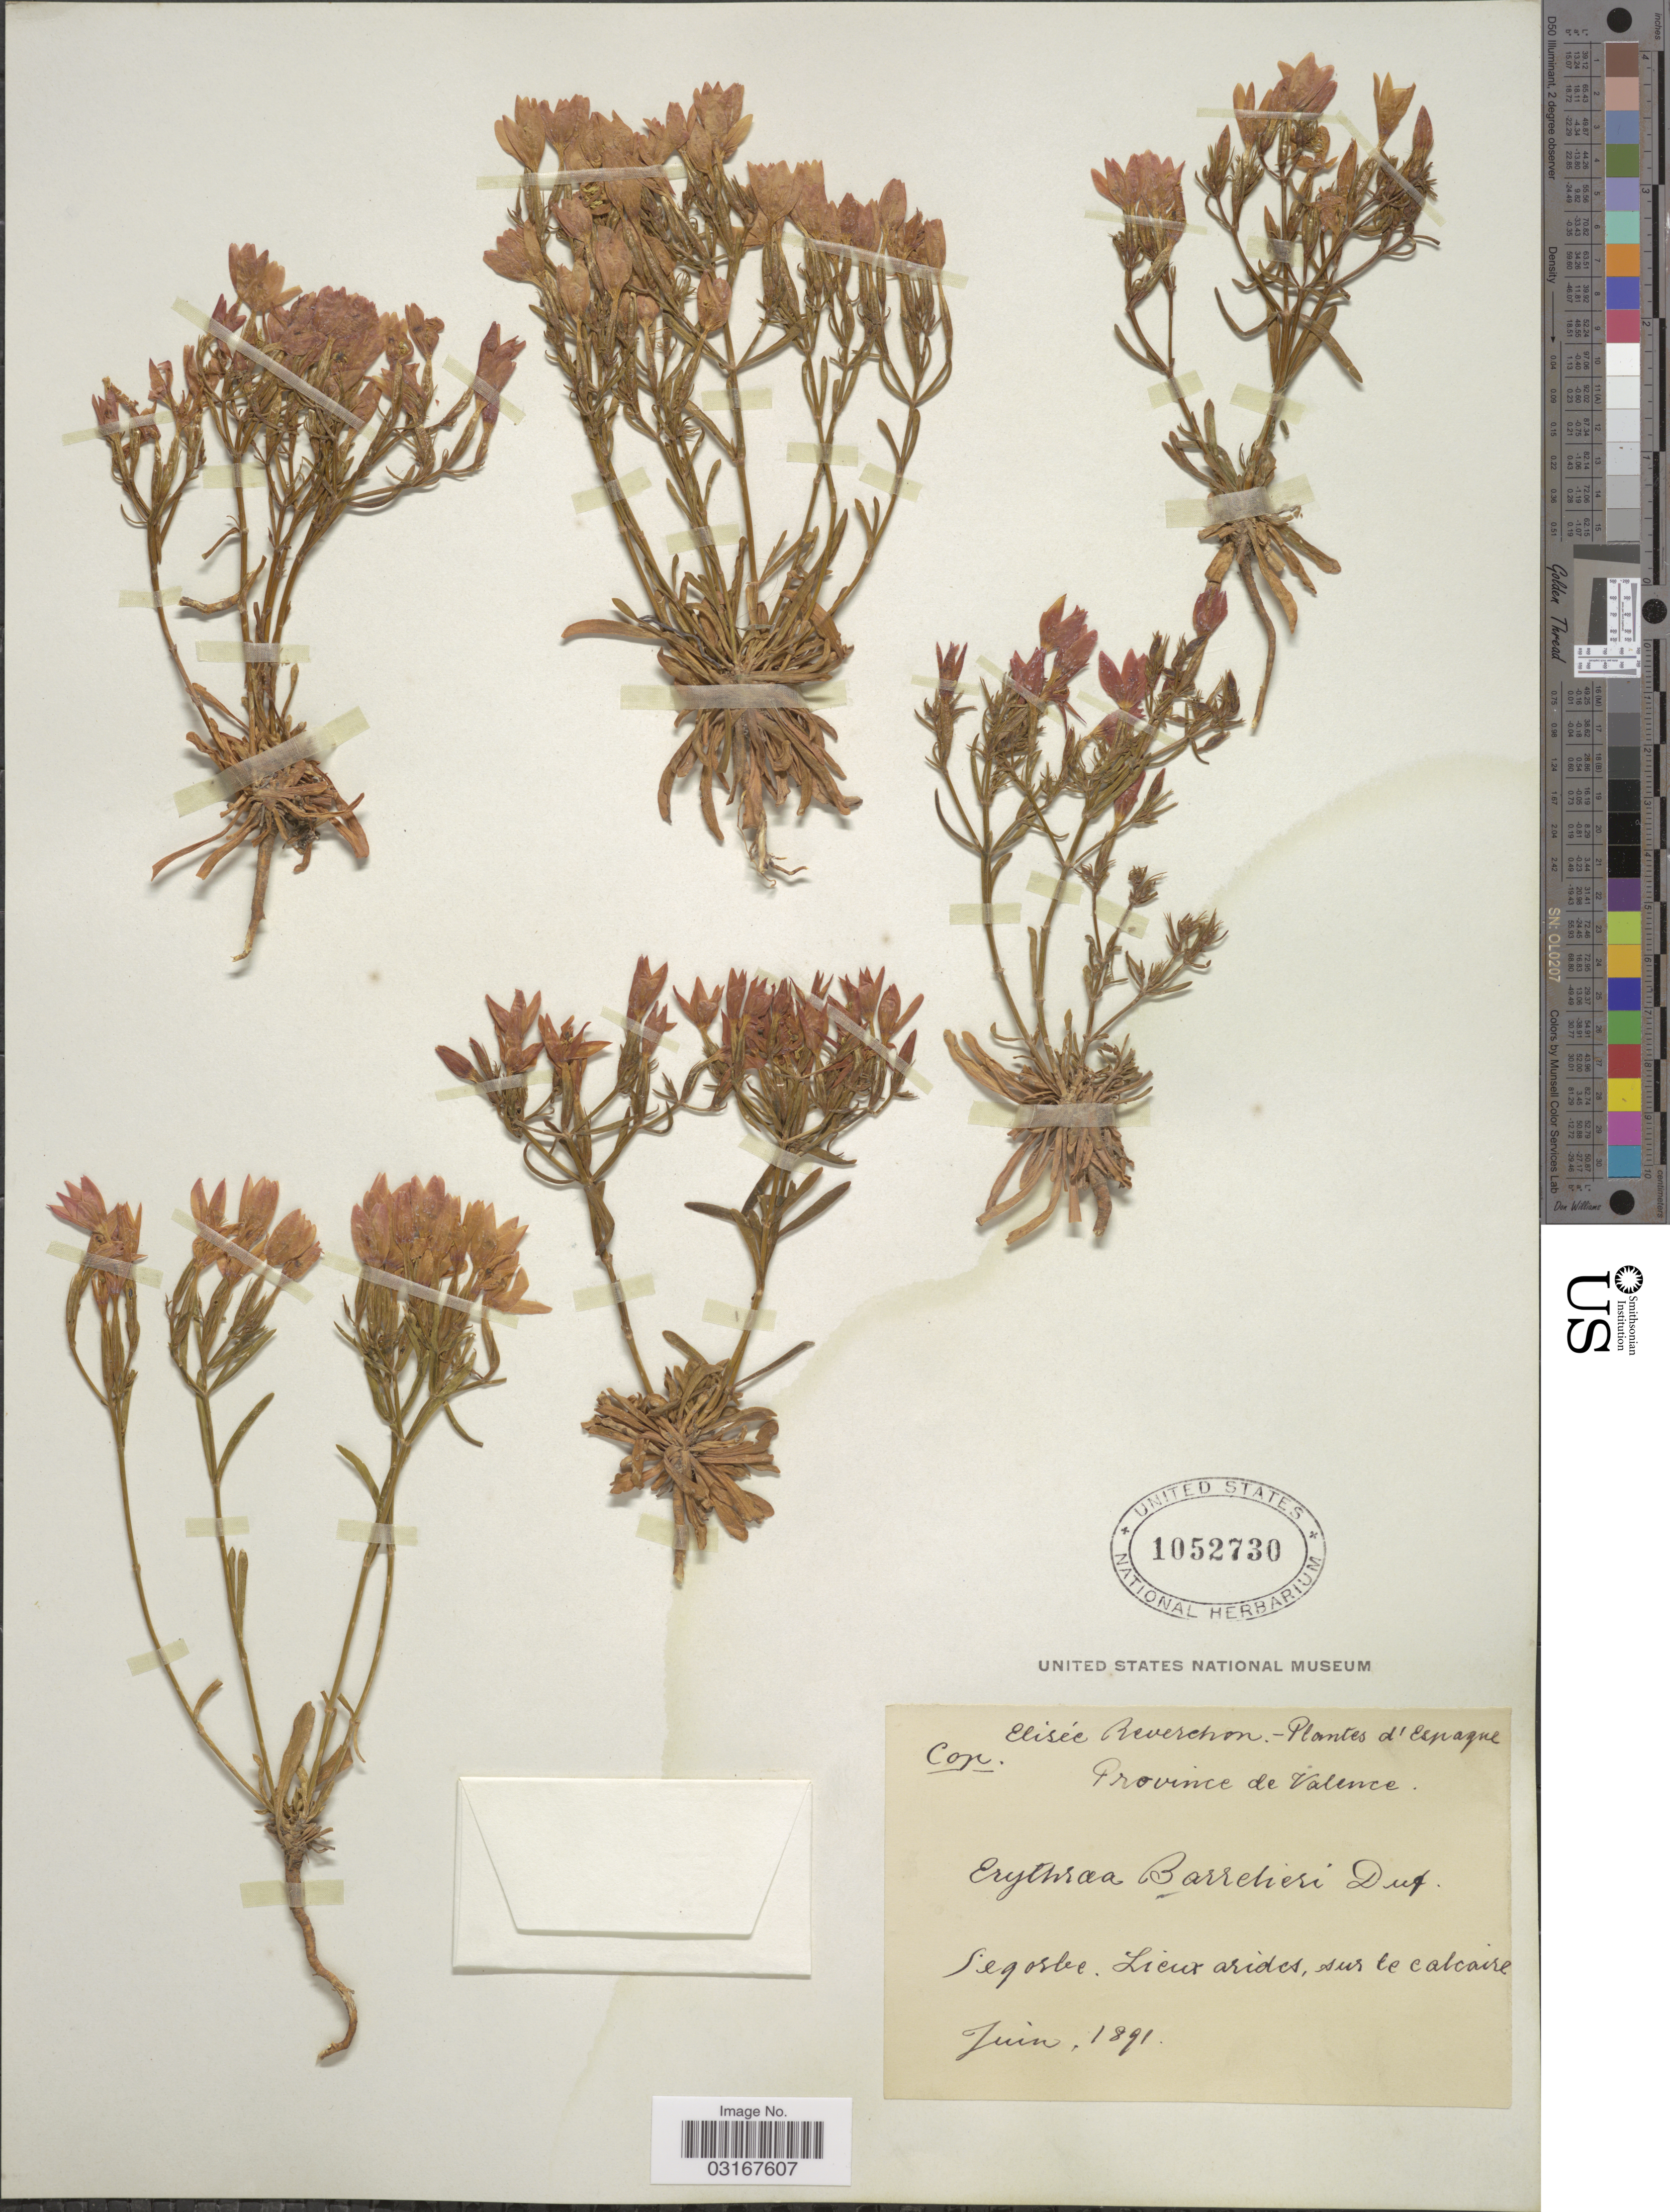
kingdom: Plantae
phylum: Tracheophyta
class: Magnoliopsida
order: Gentianales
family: Gentianaceae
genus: Erythraea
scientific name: Erythraea barrelieri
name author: Dufour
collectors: E. Reverchon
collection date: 1891-06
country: Spain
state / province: Valenciana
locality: Espagne. Province de Valence. Segorbe.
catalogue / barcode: US 1052730